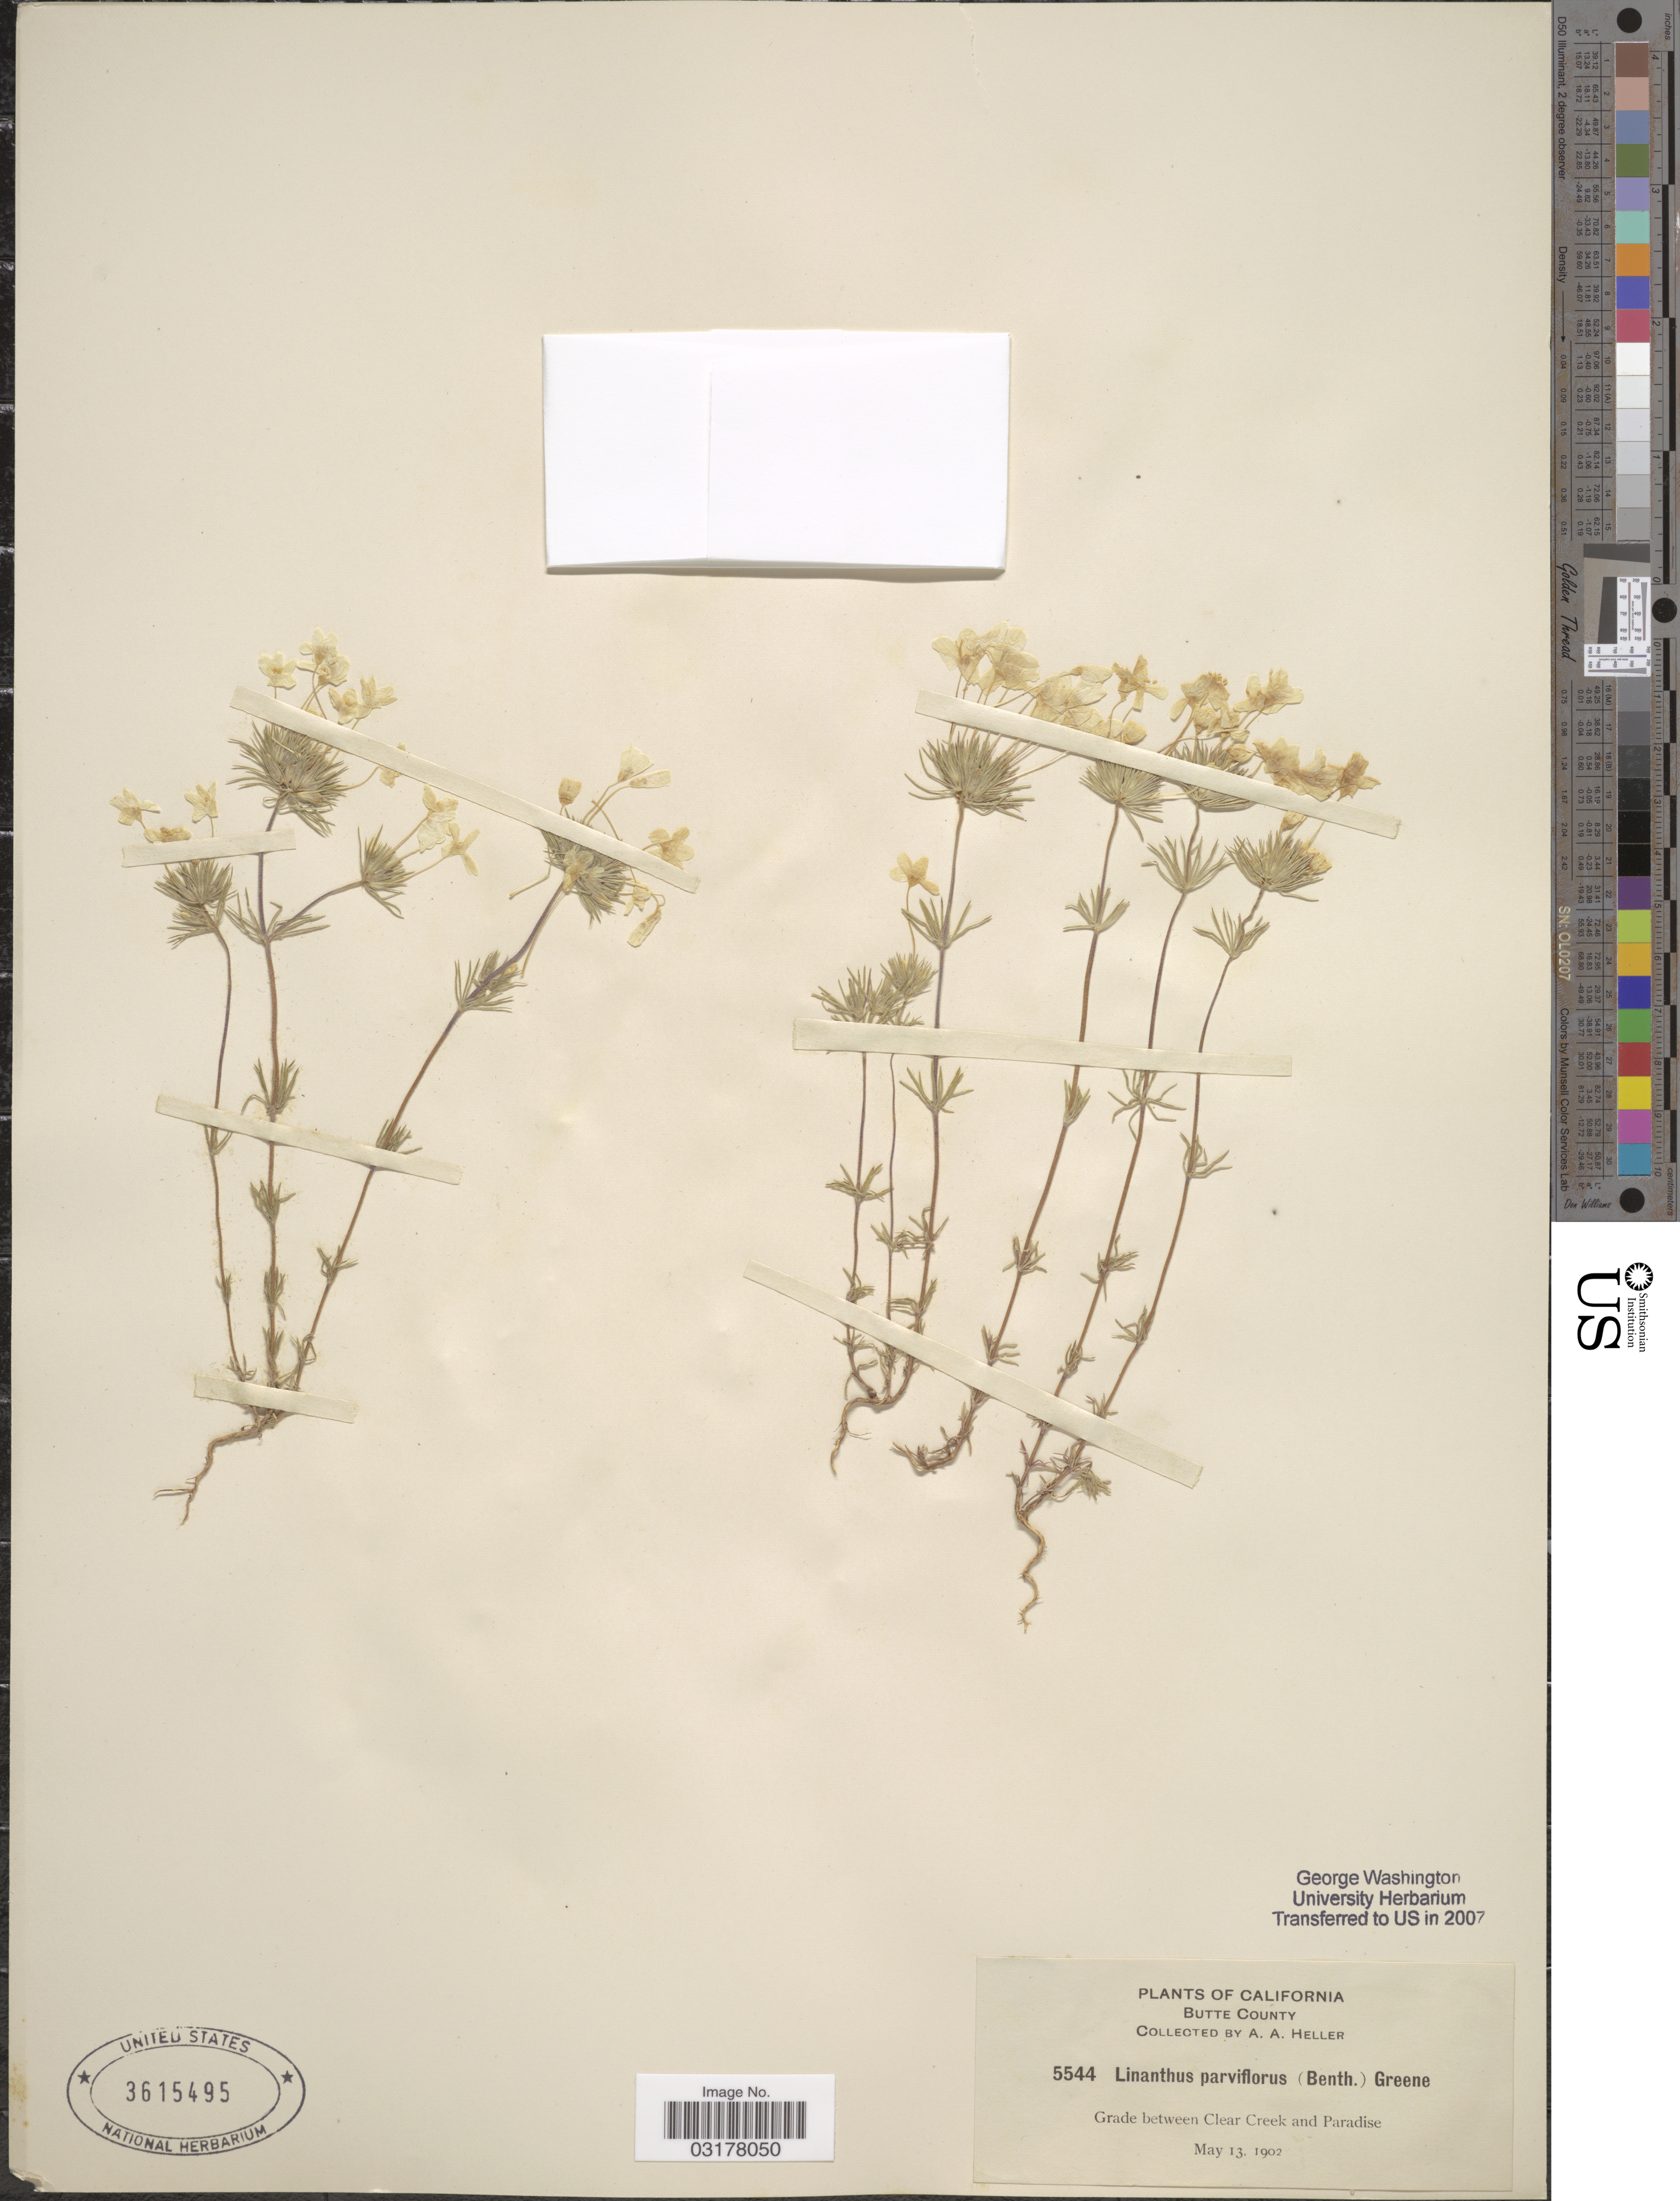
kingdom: Plantae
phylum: Tracheophyta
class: Magnoliopsida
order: Ericales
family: Polemoniaceae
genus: Leptosiphon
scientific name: Leptosiphon parviflorus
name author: Benth.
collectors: A. A. Heller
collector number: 5544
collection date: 1902-05-13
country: United States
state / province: California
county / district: Butte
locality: Butte County, Grade between Clear Creek and Paradise.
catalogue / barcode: US 3615495